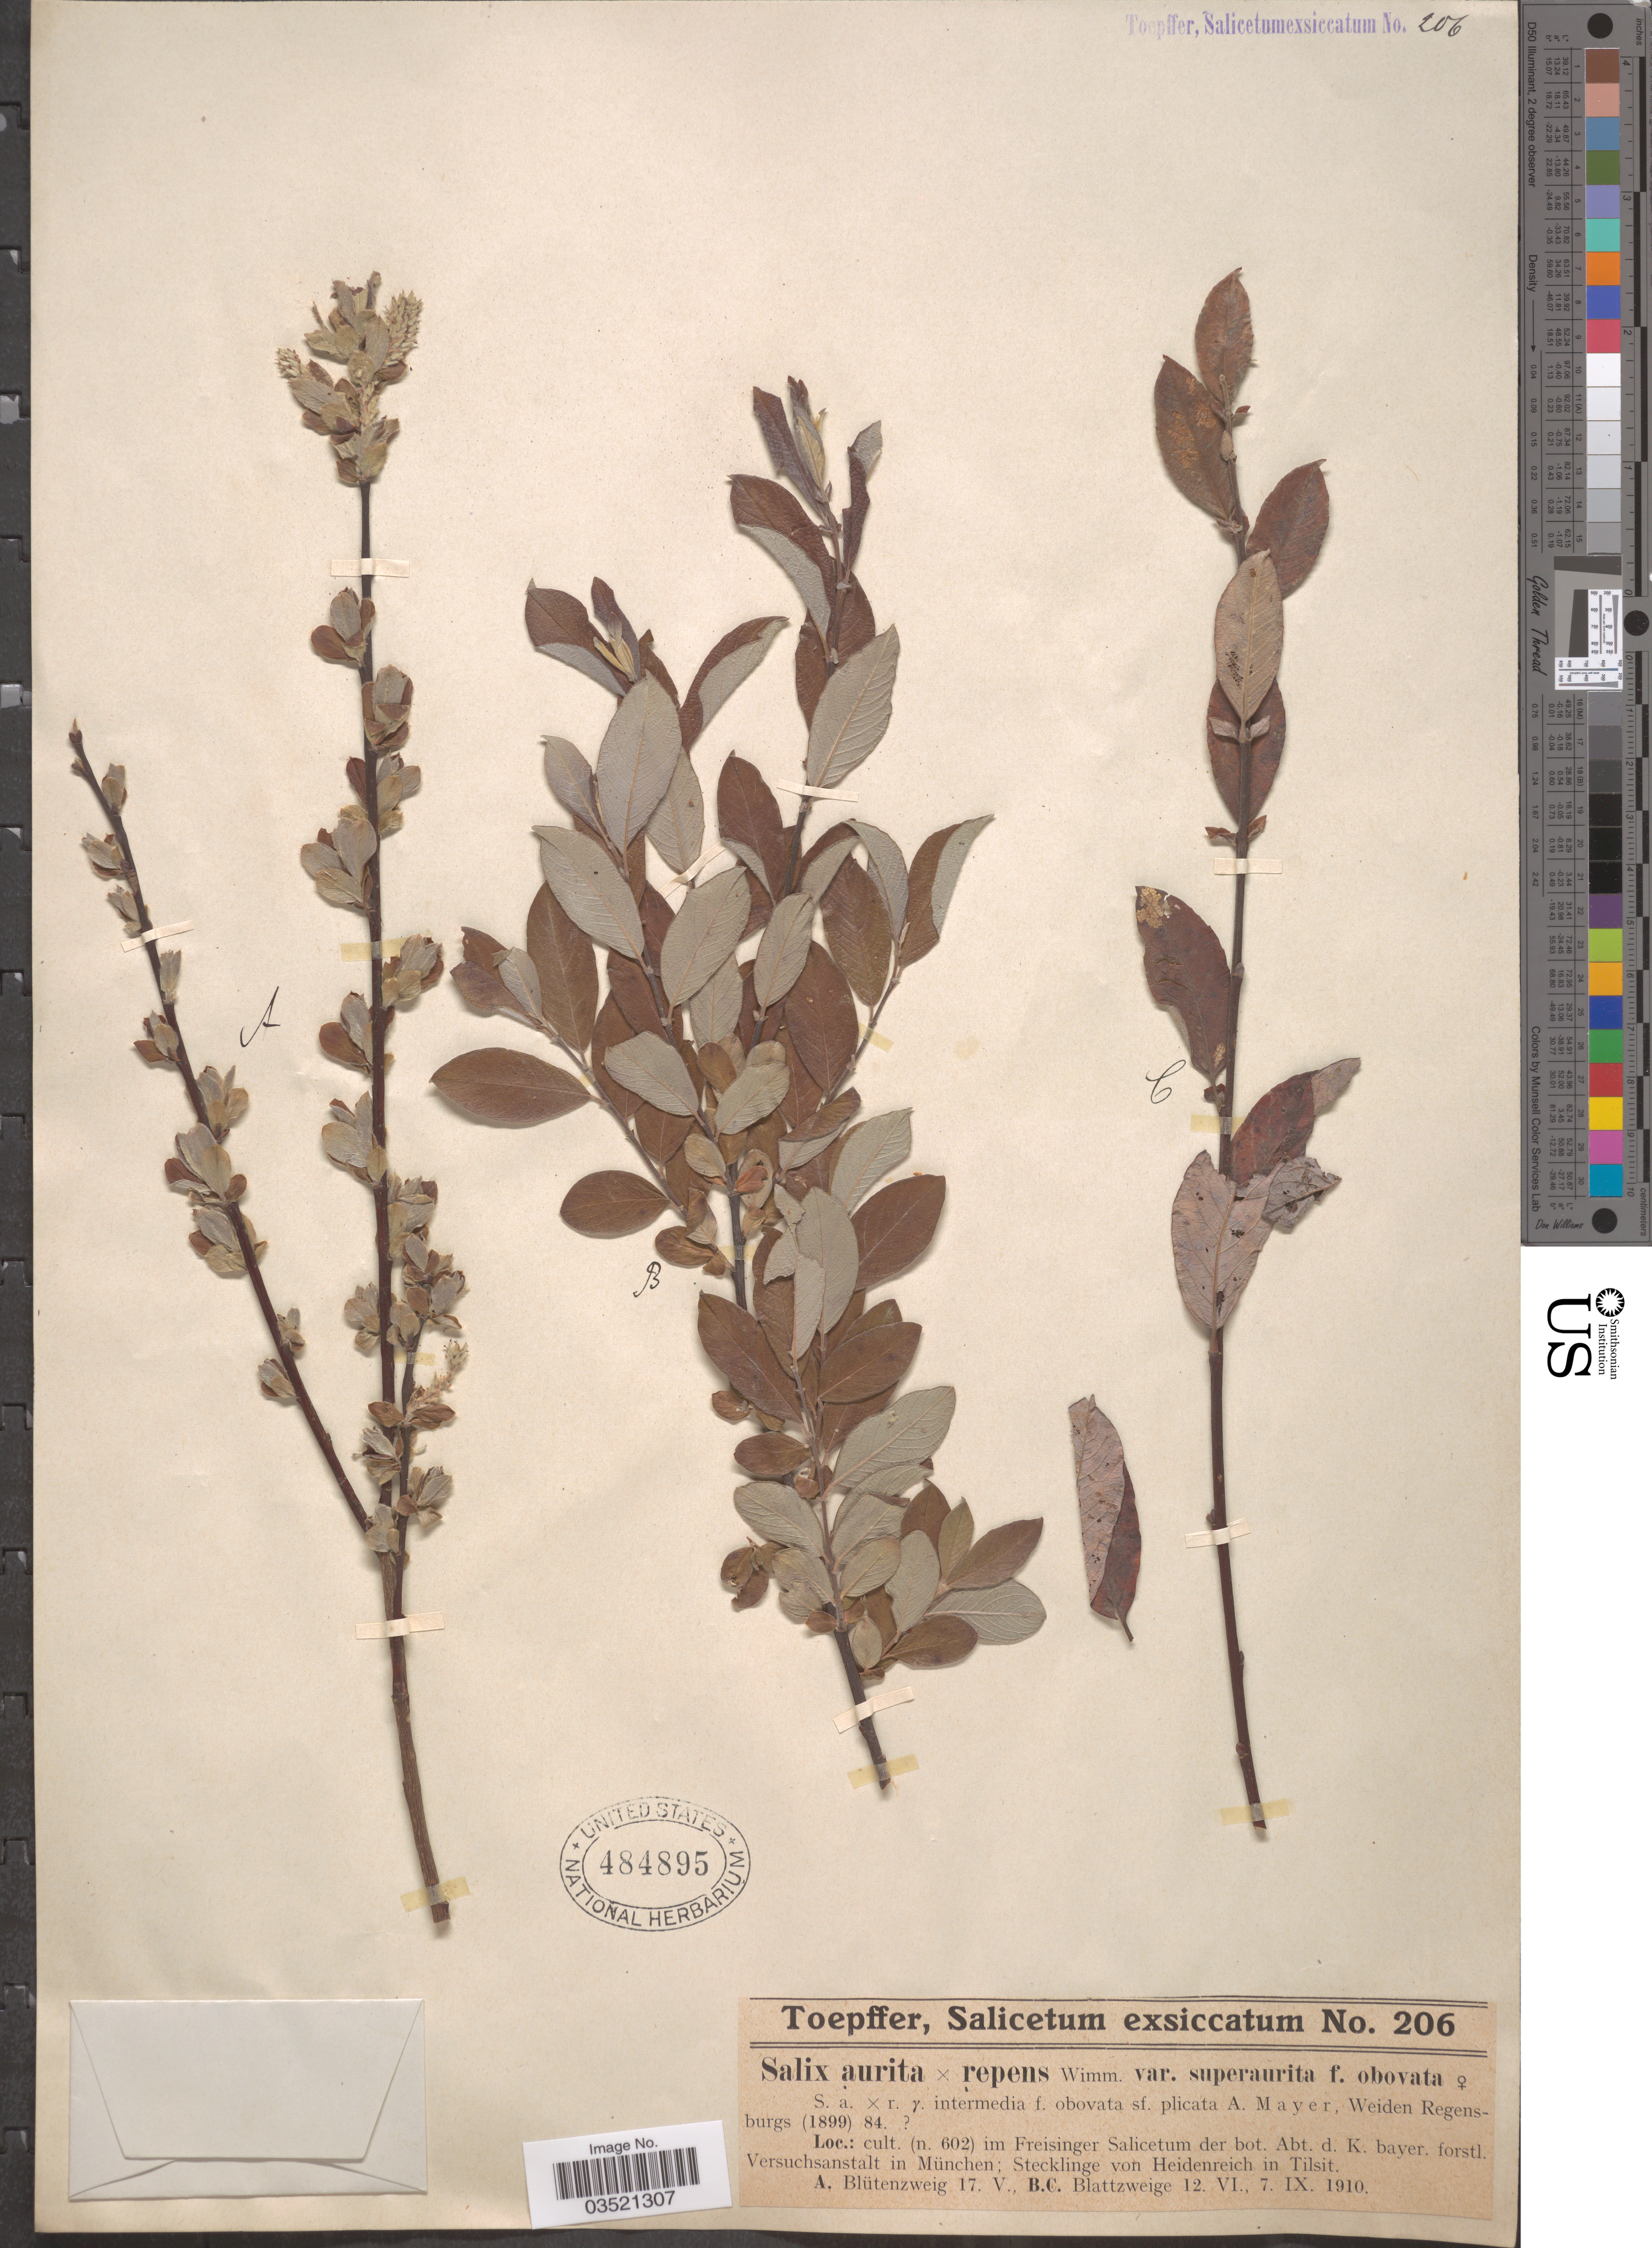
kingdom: Plantae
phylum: Tracheophyta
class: Magnoliopsida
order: Malpighiales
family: Salicaceae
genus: Salix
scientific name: Salix aurita L. x Salix repens var. superaurita f. obovata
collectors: A. Toepffer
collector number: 206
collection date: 1910-05-17/1910-09-07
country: Germany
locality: Cult. (n. 602) im Freisinger Salicetum der bot. Abt. d. K. bayer. forstl. Versuchsanstalt in München; Stecklinge von Heidenreich in Tilsit.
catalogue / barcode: US 484895